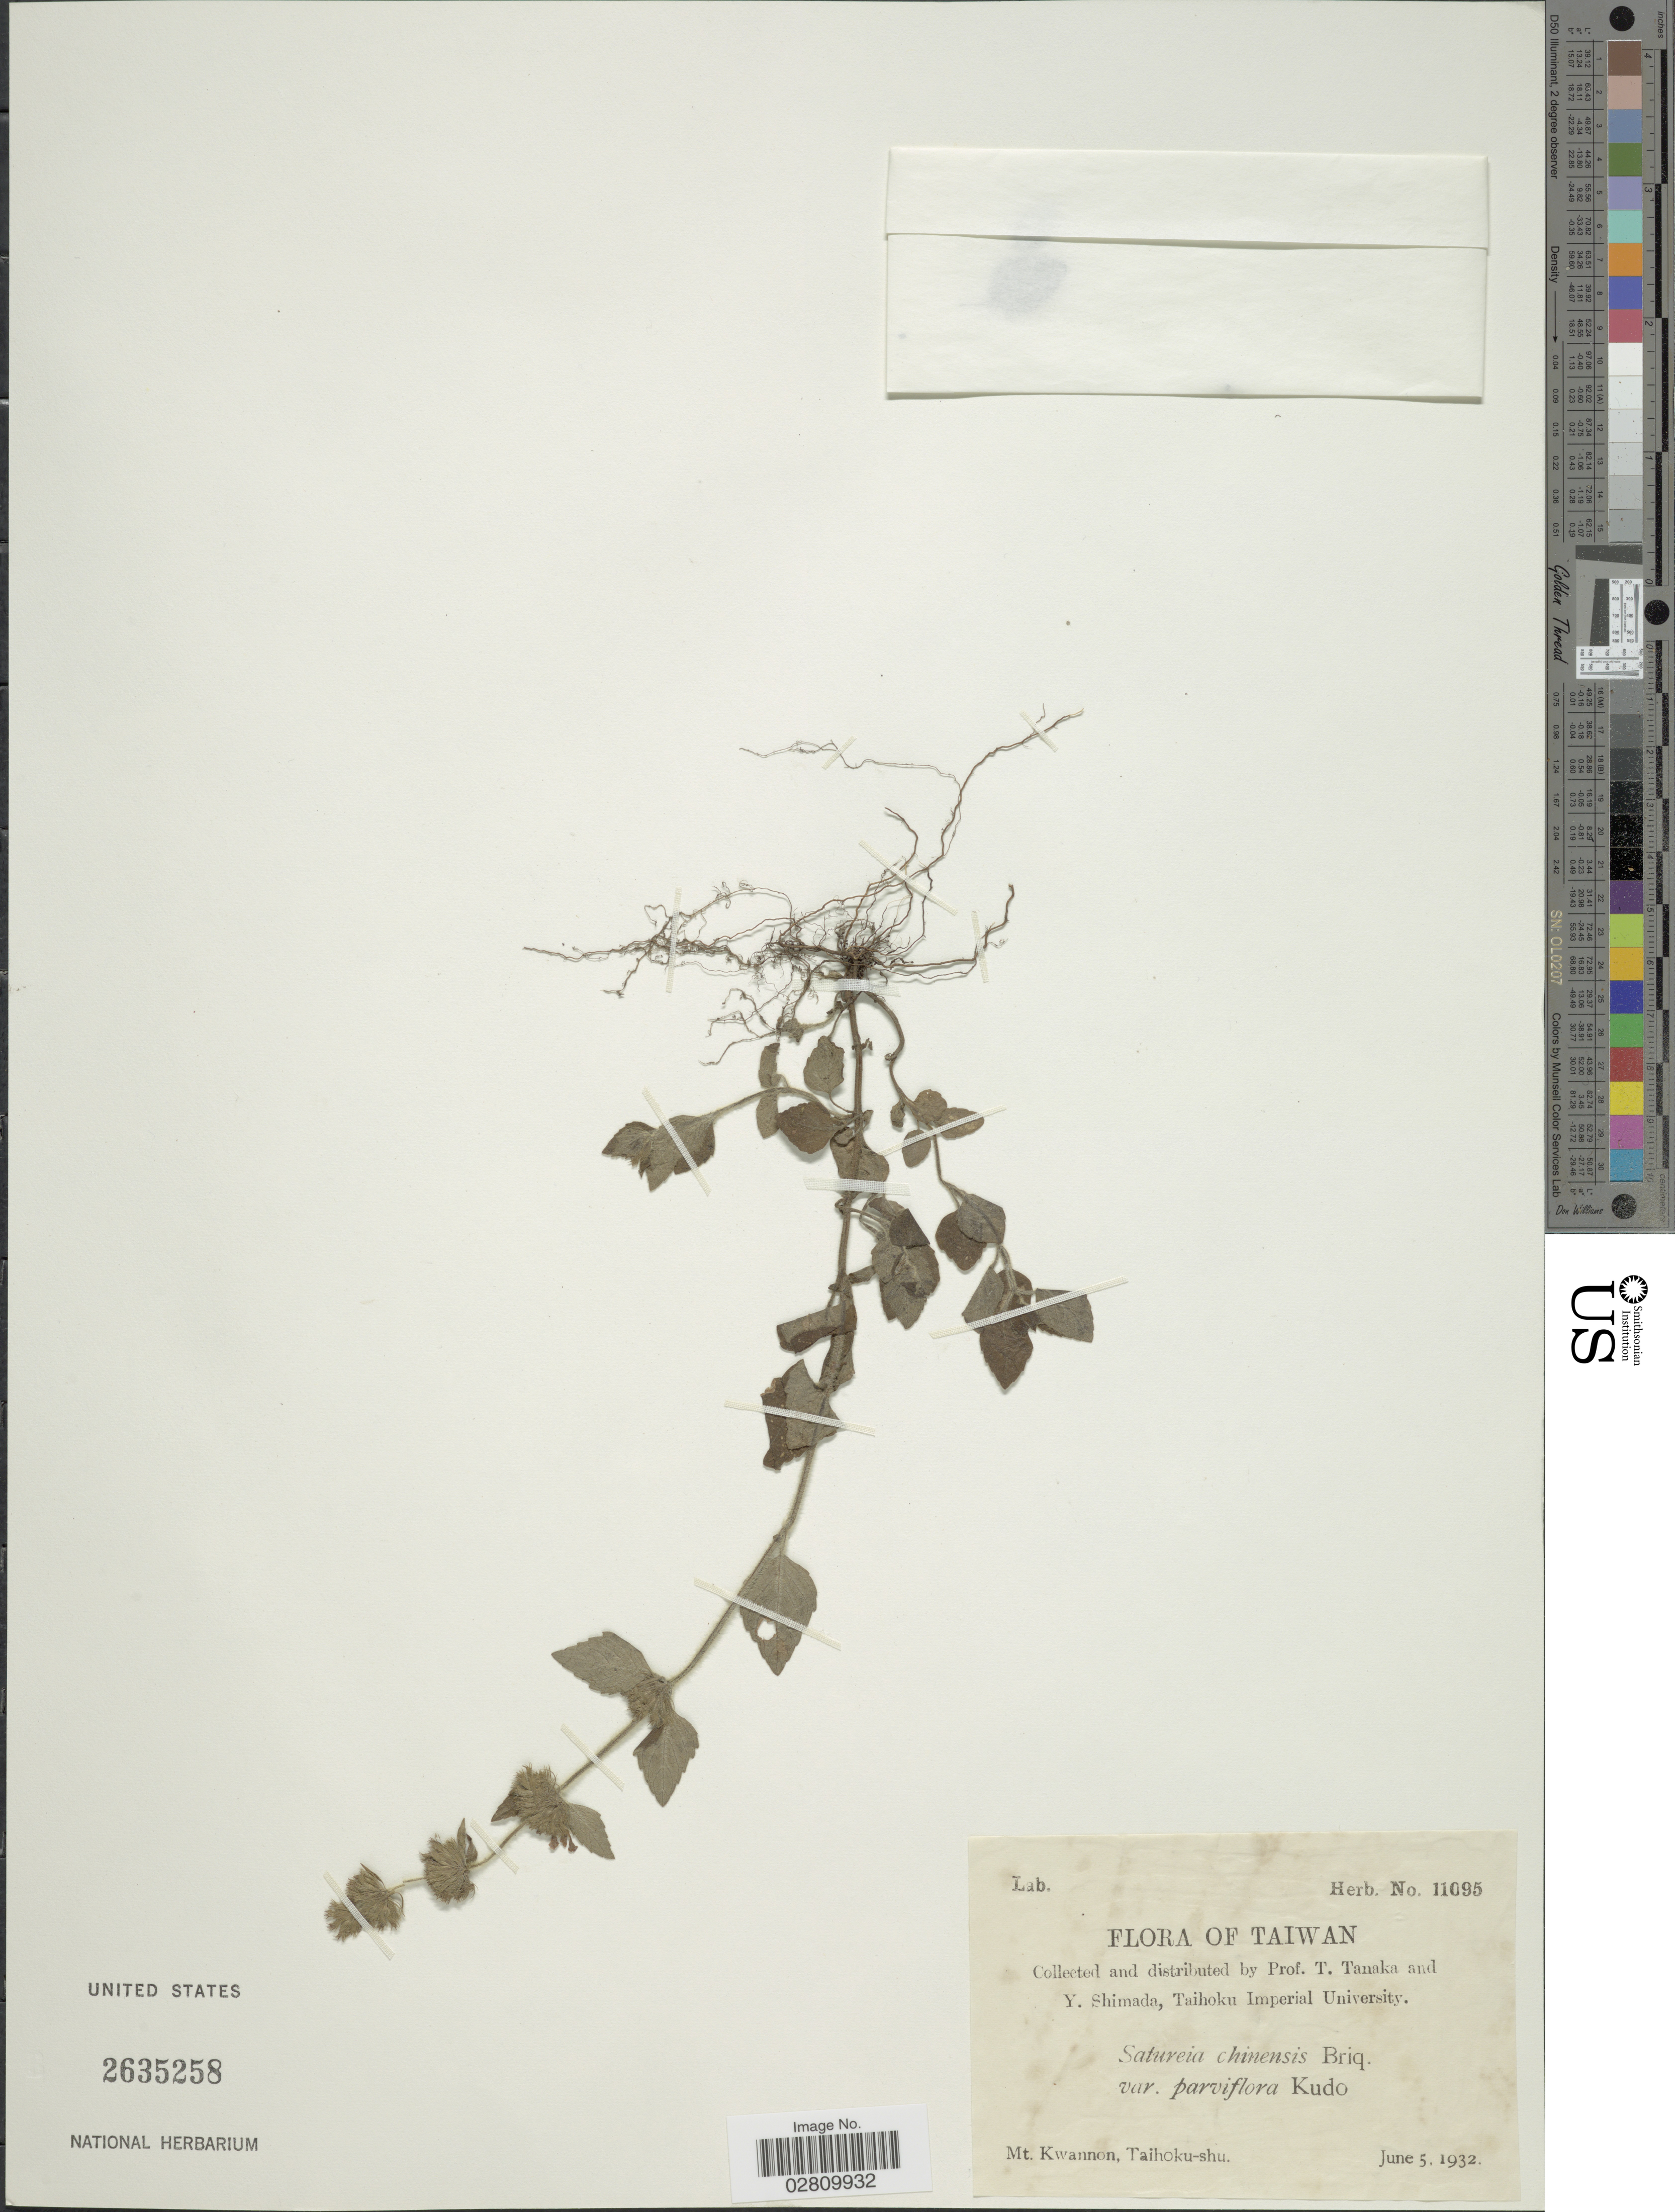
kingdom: Plantae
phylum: Tracheophyta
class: Magnoliopsida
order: Lamiales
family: Lamiaceae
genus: Calamintha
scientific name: Calamintha chinensis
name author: Benth.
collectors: T. Tanaka & Y. Shimada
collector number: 11095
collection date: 1932-06-05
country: Taiwan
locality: Mt. Kwannon, Taihoku-shu.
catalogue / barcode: US 2635258